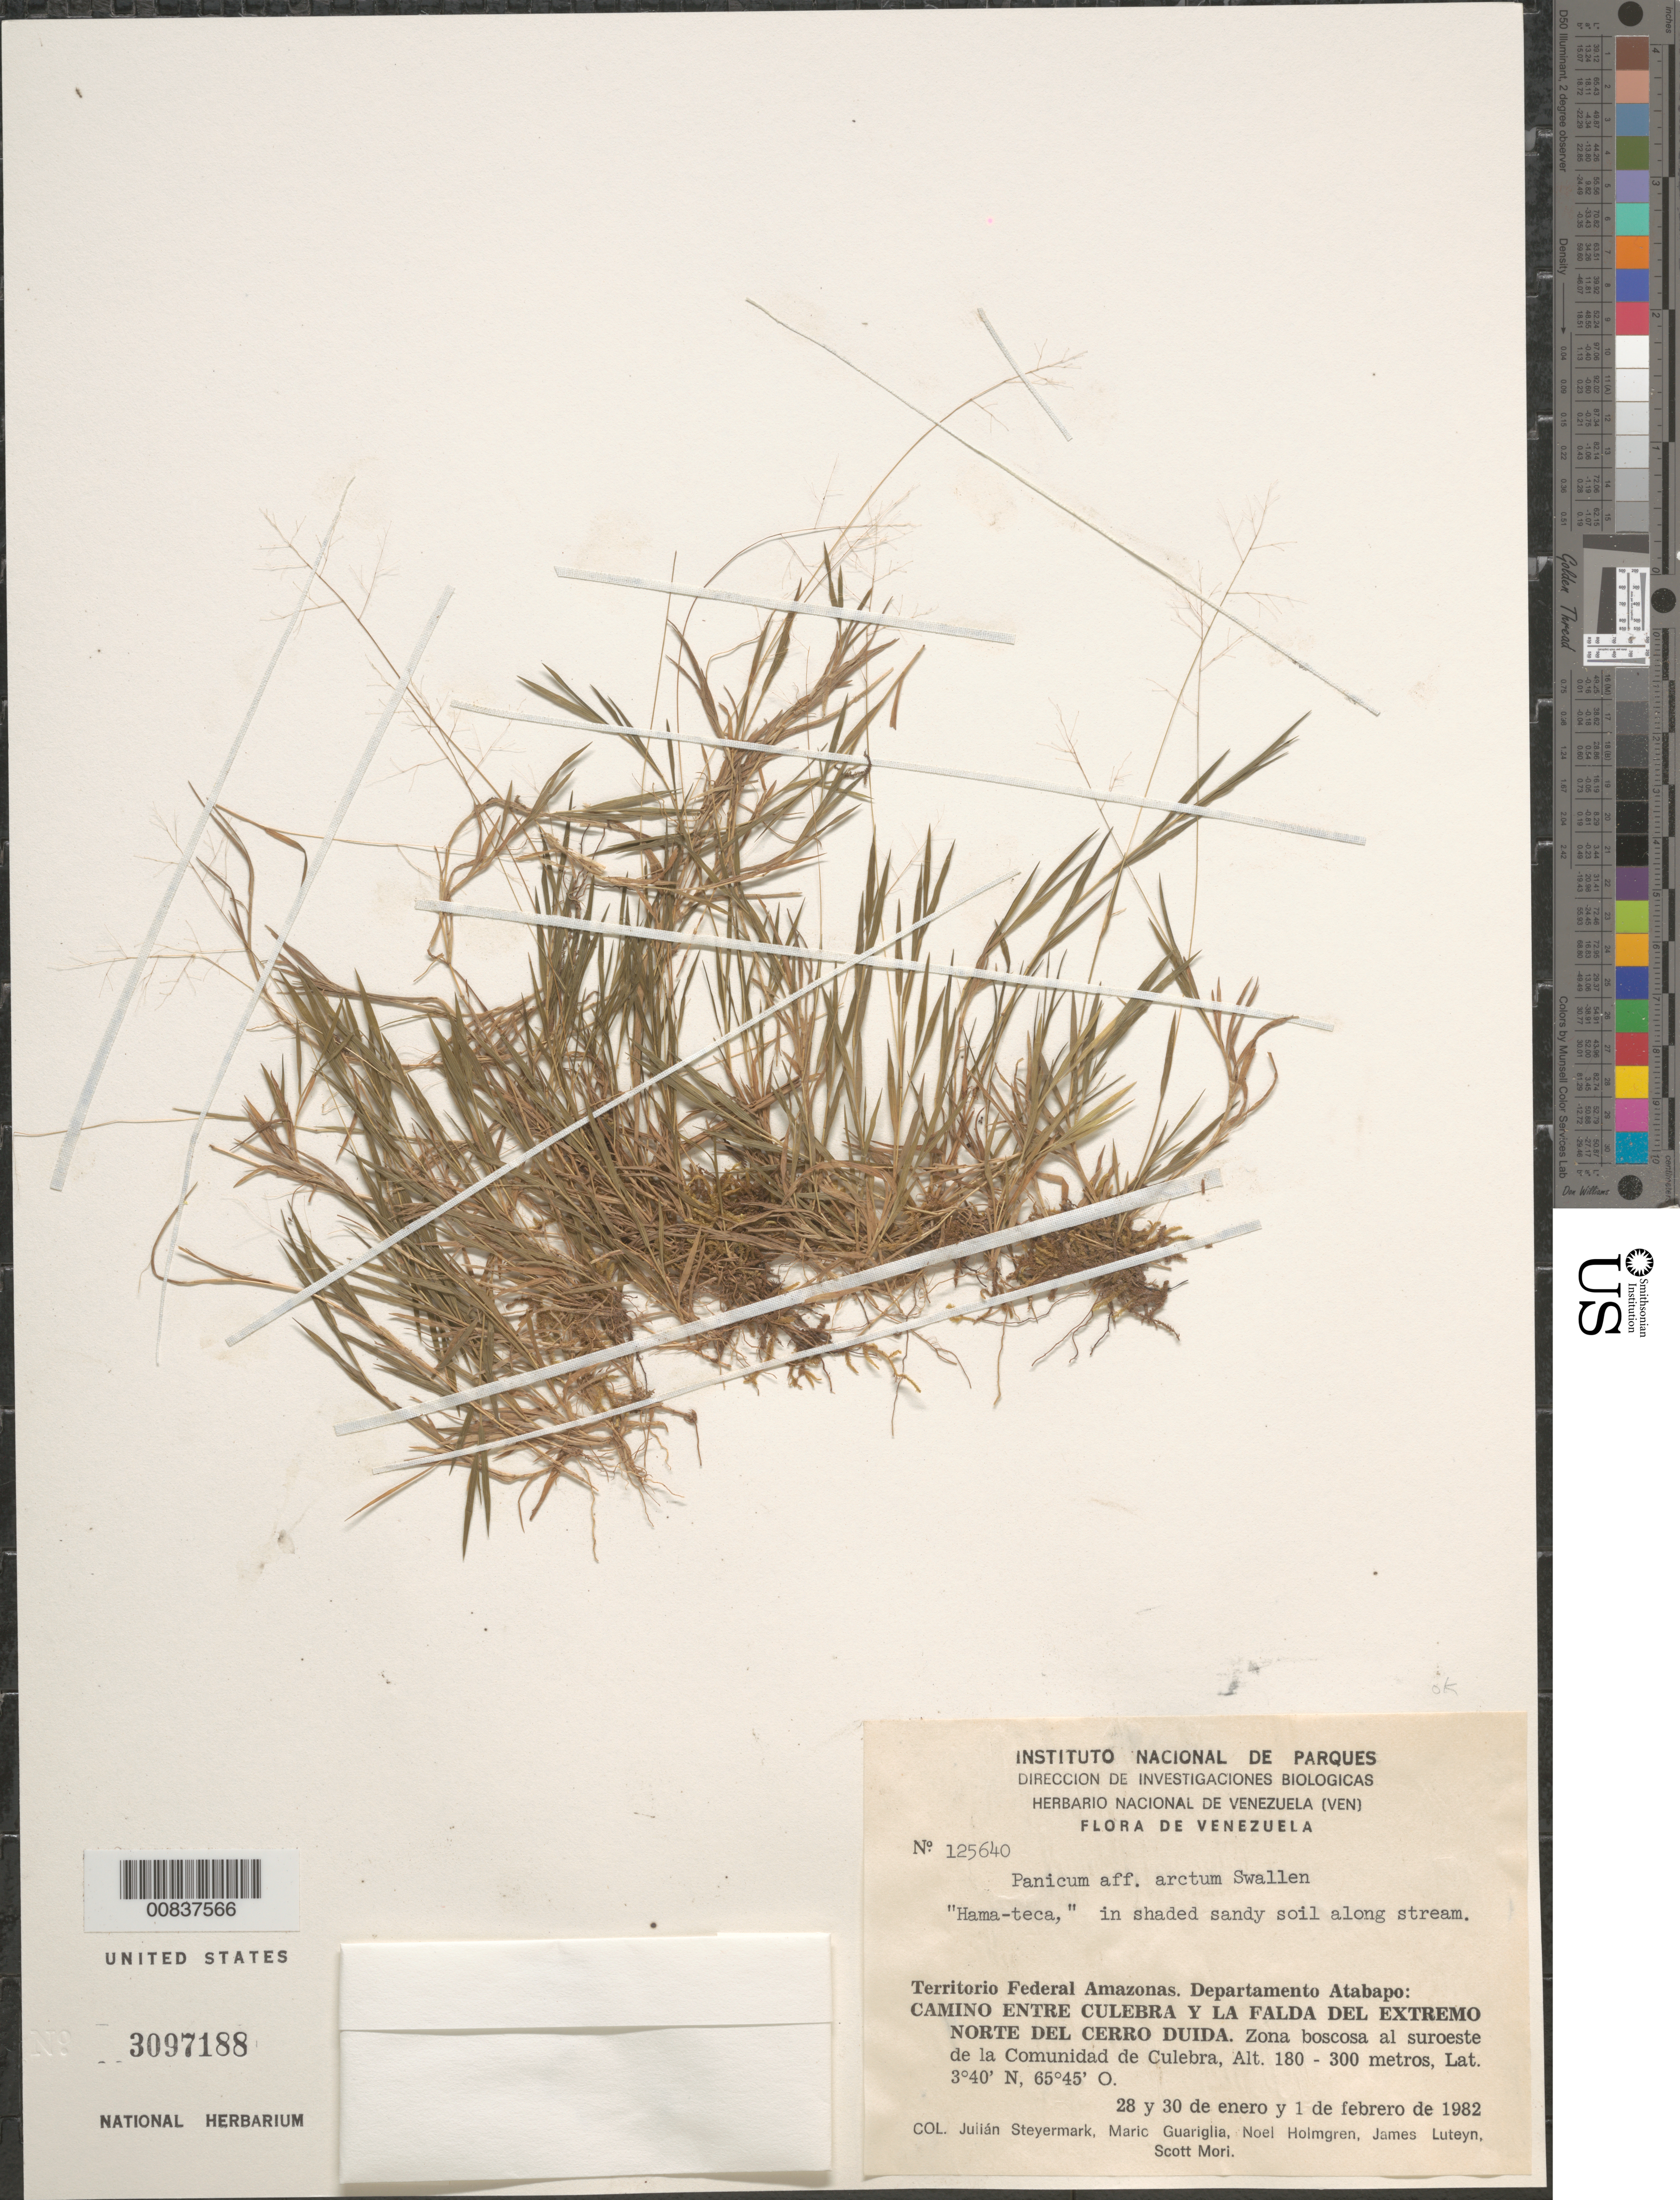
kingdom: Plantae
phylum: Tracheophyta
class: Liliopsida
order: Poales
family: Poaceae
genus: Panicum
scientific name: Panicum arctum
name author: Swallen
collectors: J. Steyermark, M. Guariglia P., N. H. Holmgren, J. L. Luteyn & S. Mori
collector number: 125640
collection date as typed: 28-Jan-82 to 1-Feb-82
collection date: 1982-01-28/1982-02-01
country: Venezuela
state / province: Amazonas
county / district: Atabapo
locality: Río Cunucunuma, entre Culebra y La Falda del extremo N del Cerro Duida; SW de la Comunidad de Culebra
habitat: Shaded sandy soil along stream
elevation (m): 180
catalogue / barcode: US 3097188